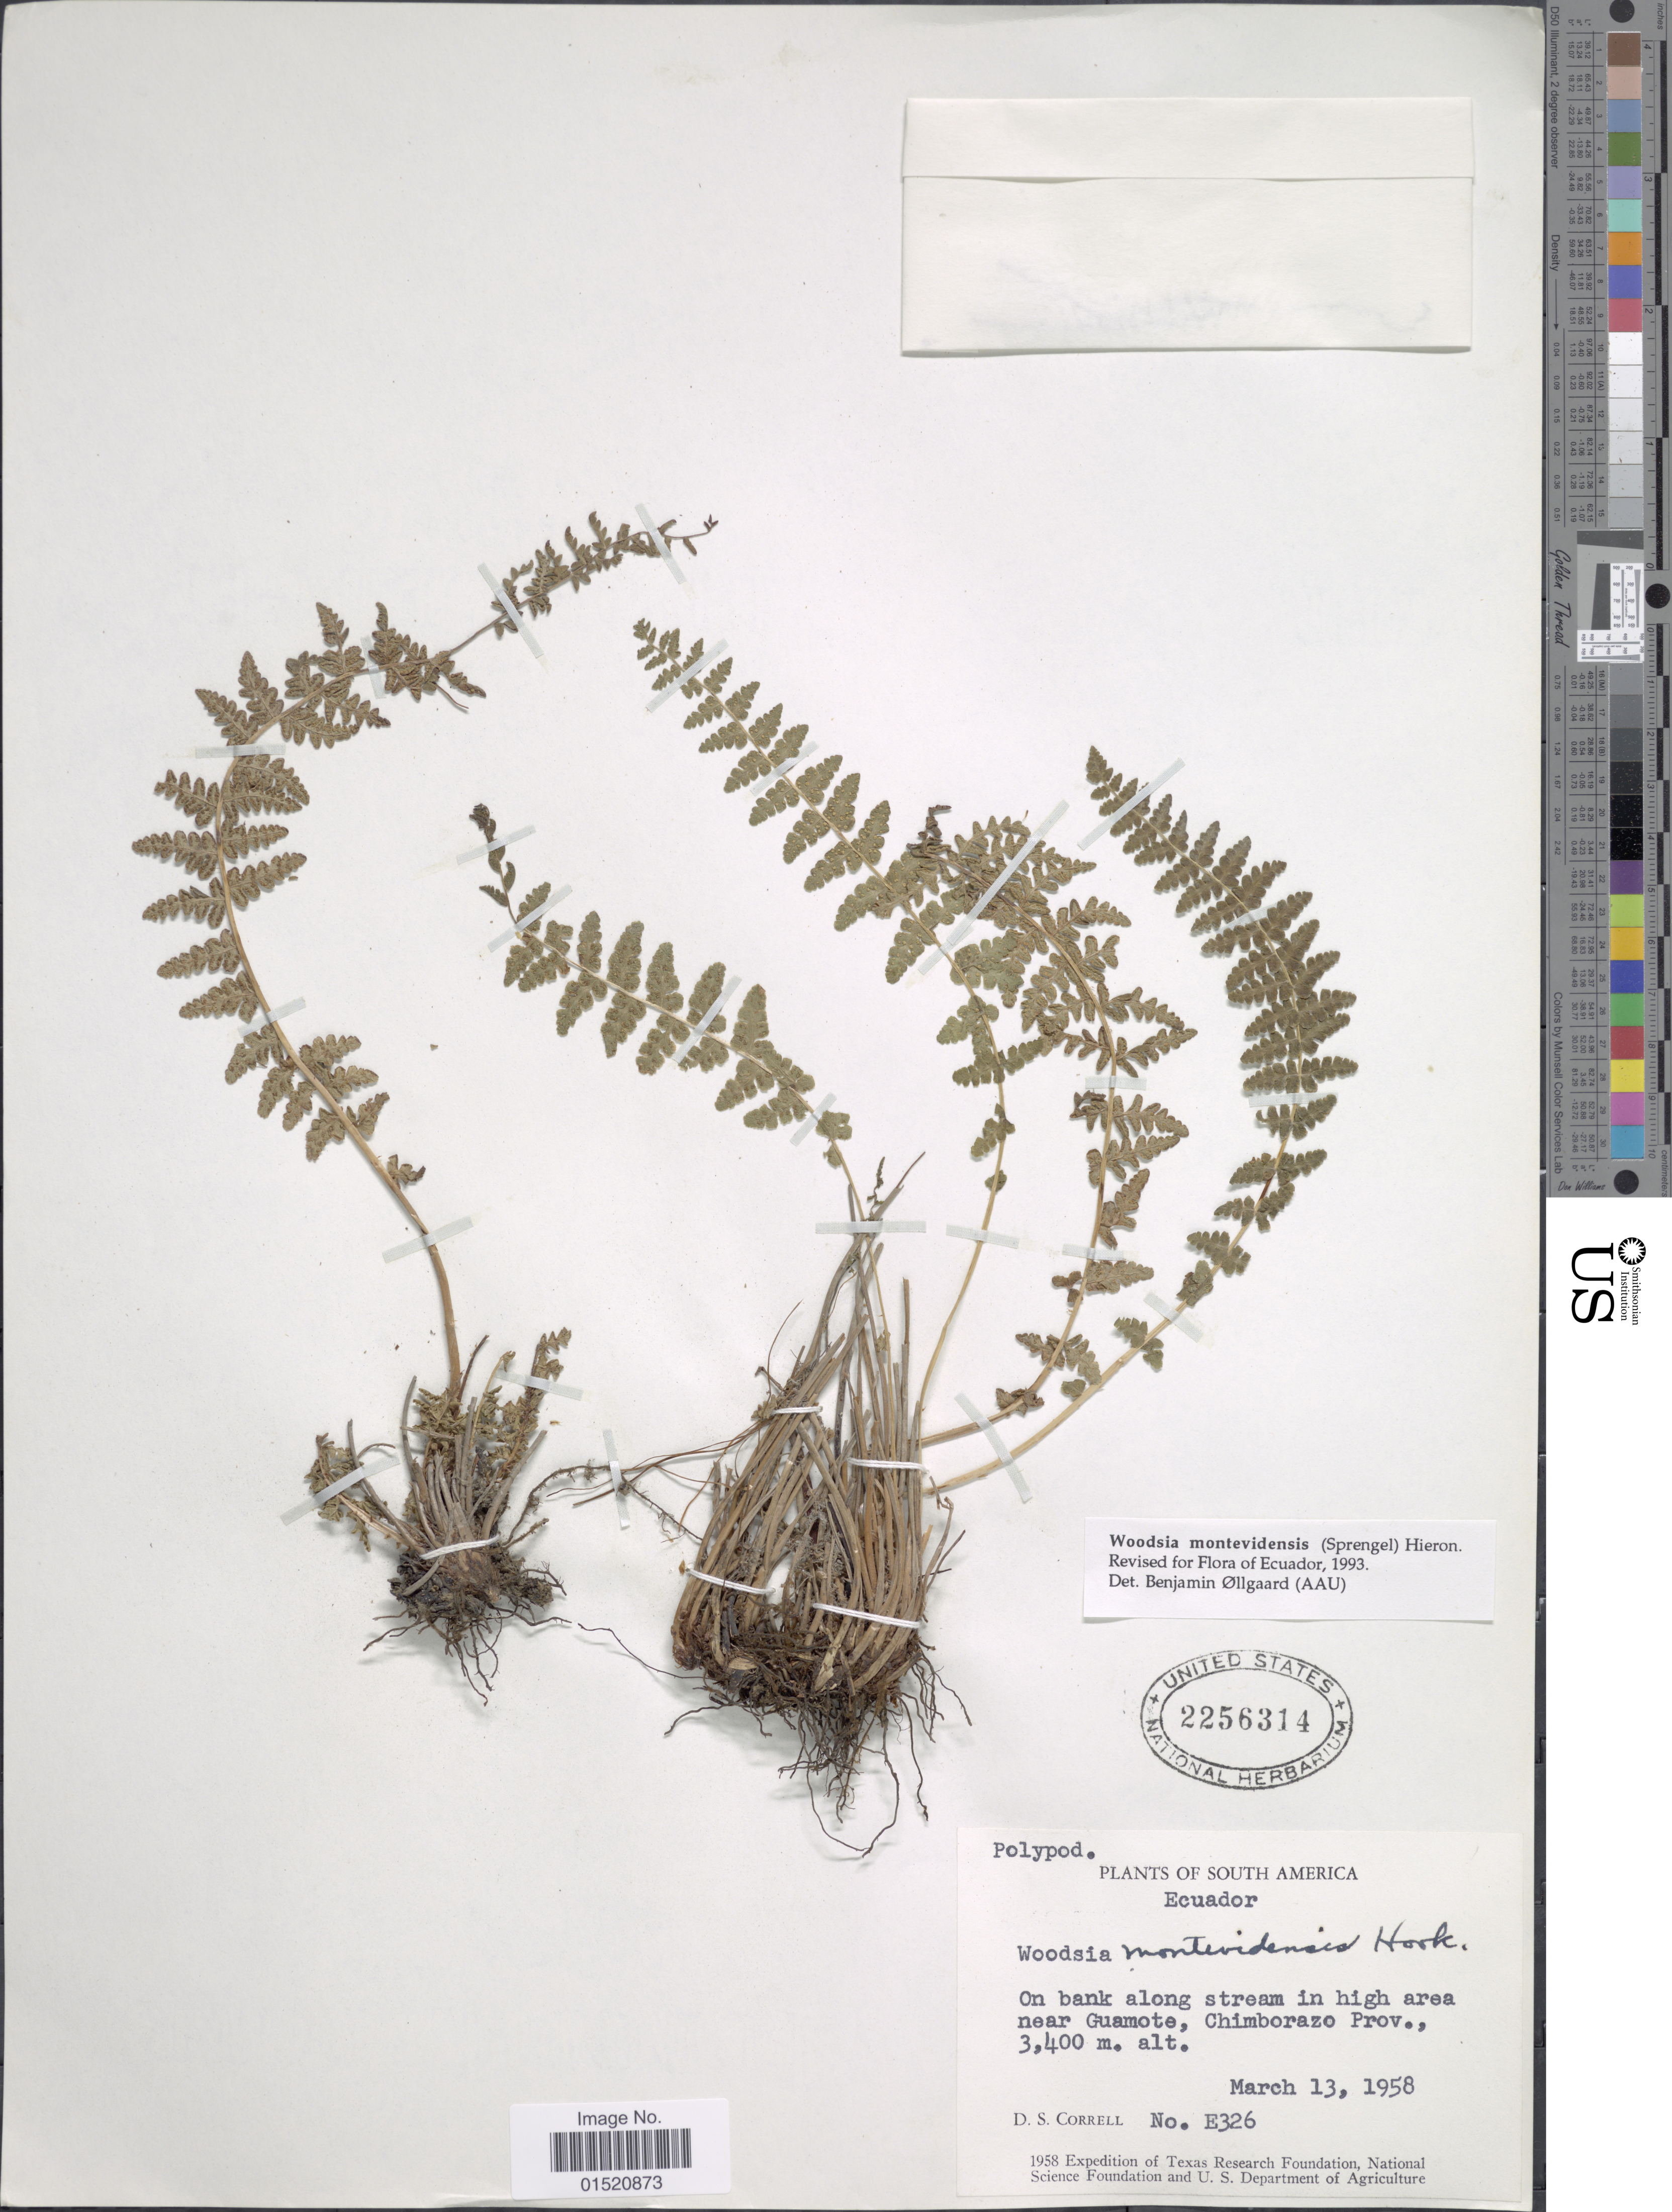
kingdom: Plantae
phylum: Tracheophyta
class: Polypodiopsida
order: Polypodiales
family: Woodsiaceae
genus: Woodsia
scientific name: Woodsia montevidensis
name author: (Spreng.) Hieron.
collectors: D. S. Correll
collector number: E326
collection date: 1958-03-13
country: Ecuador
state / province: Chimborazo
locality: South America, On bank along stream in high area near Guamote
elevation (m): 3400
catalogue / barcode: US 2256314